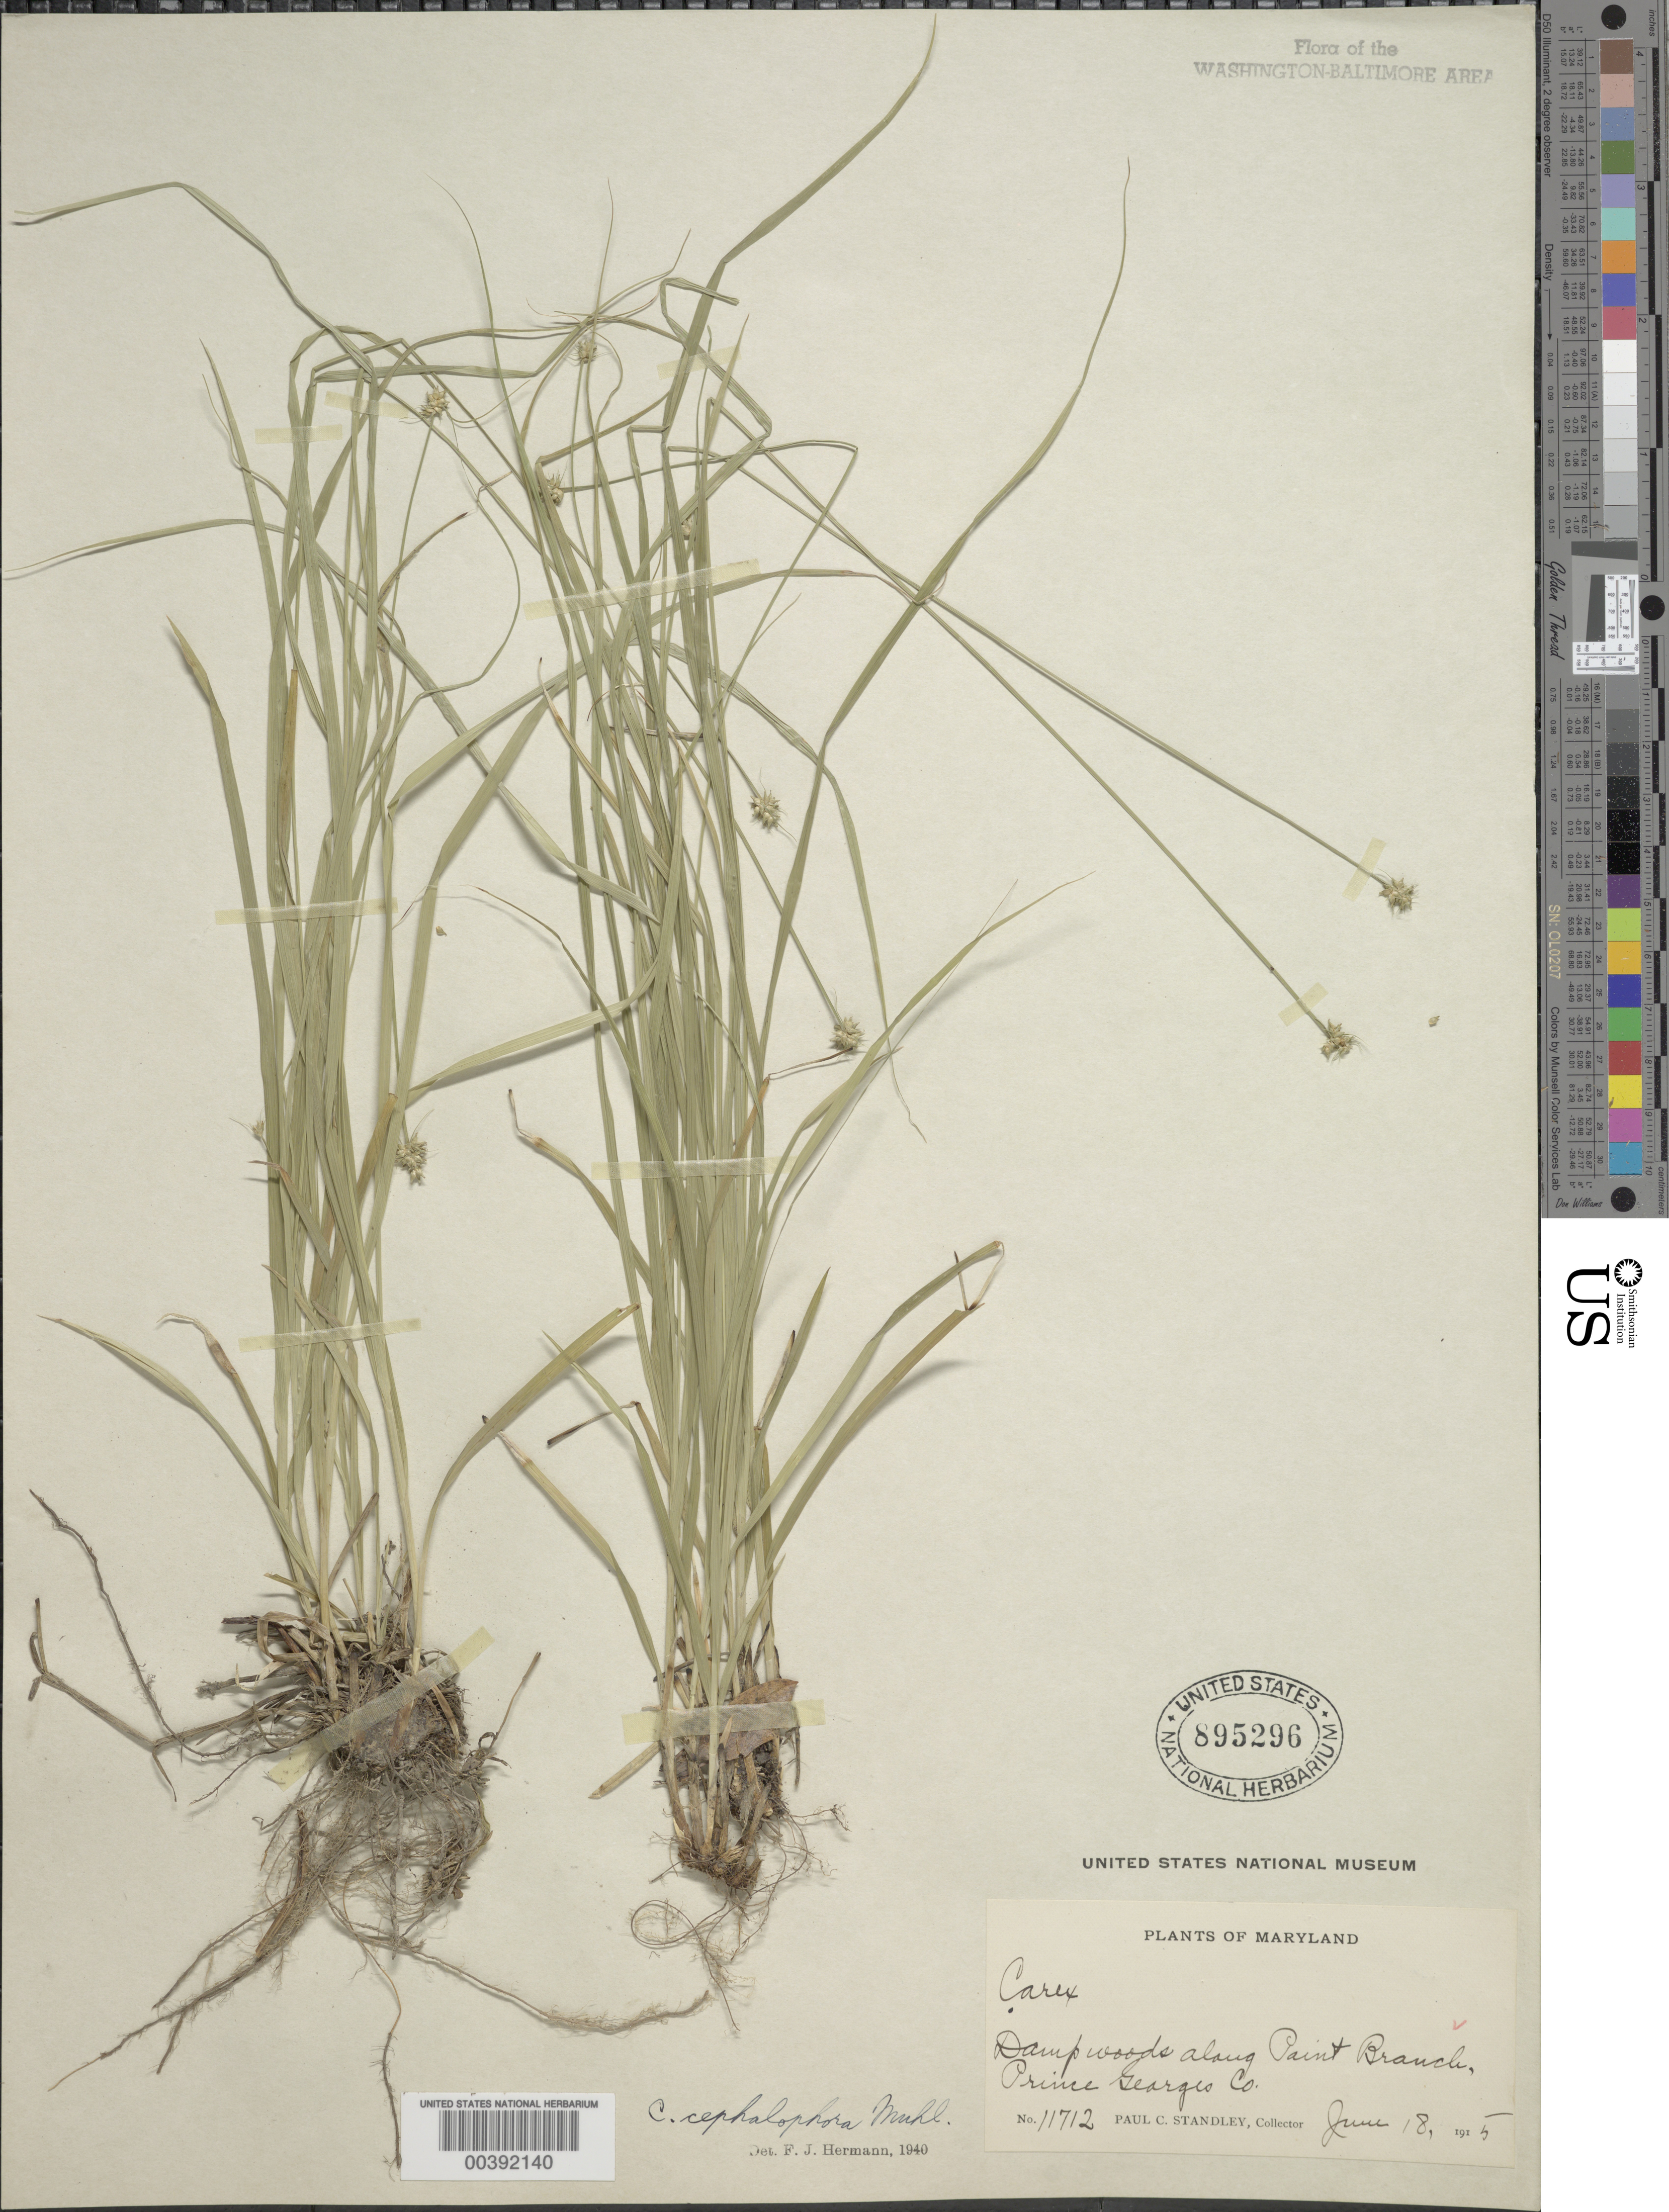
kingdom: Plantae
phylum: Tracheophyta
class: Liliopsida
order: Poales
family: Cyperaceae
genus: Carex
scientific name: Carex cephalophora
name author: Muhl. ex Willd.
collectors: P. C. Standley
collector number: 11712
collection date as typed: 18 Jun 1915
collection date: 1915-06-18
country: United States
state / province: Maryland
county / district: Prince George's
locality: Paint Branch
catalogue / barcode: US 895296